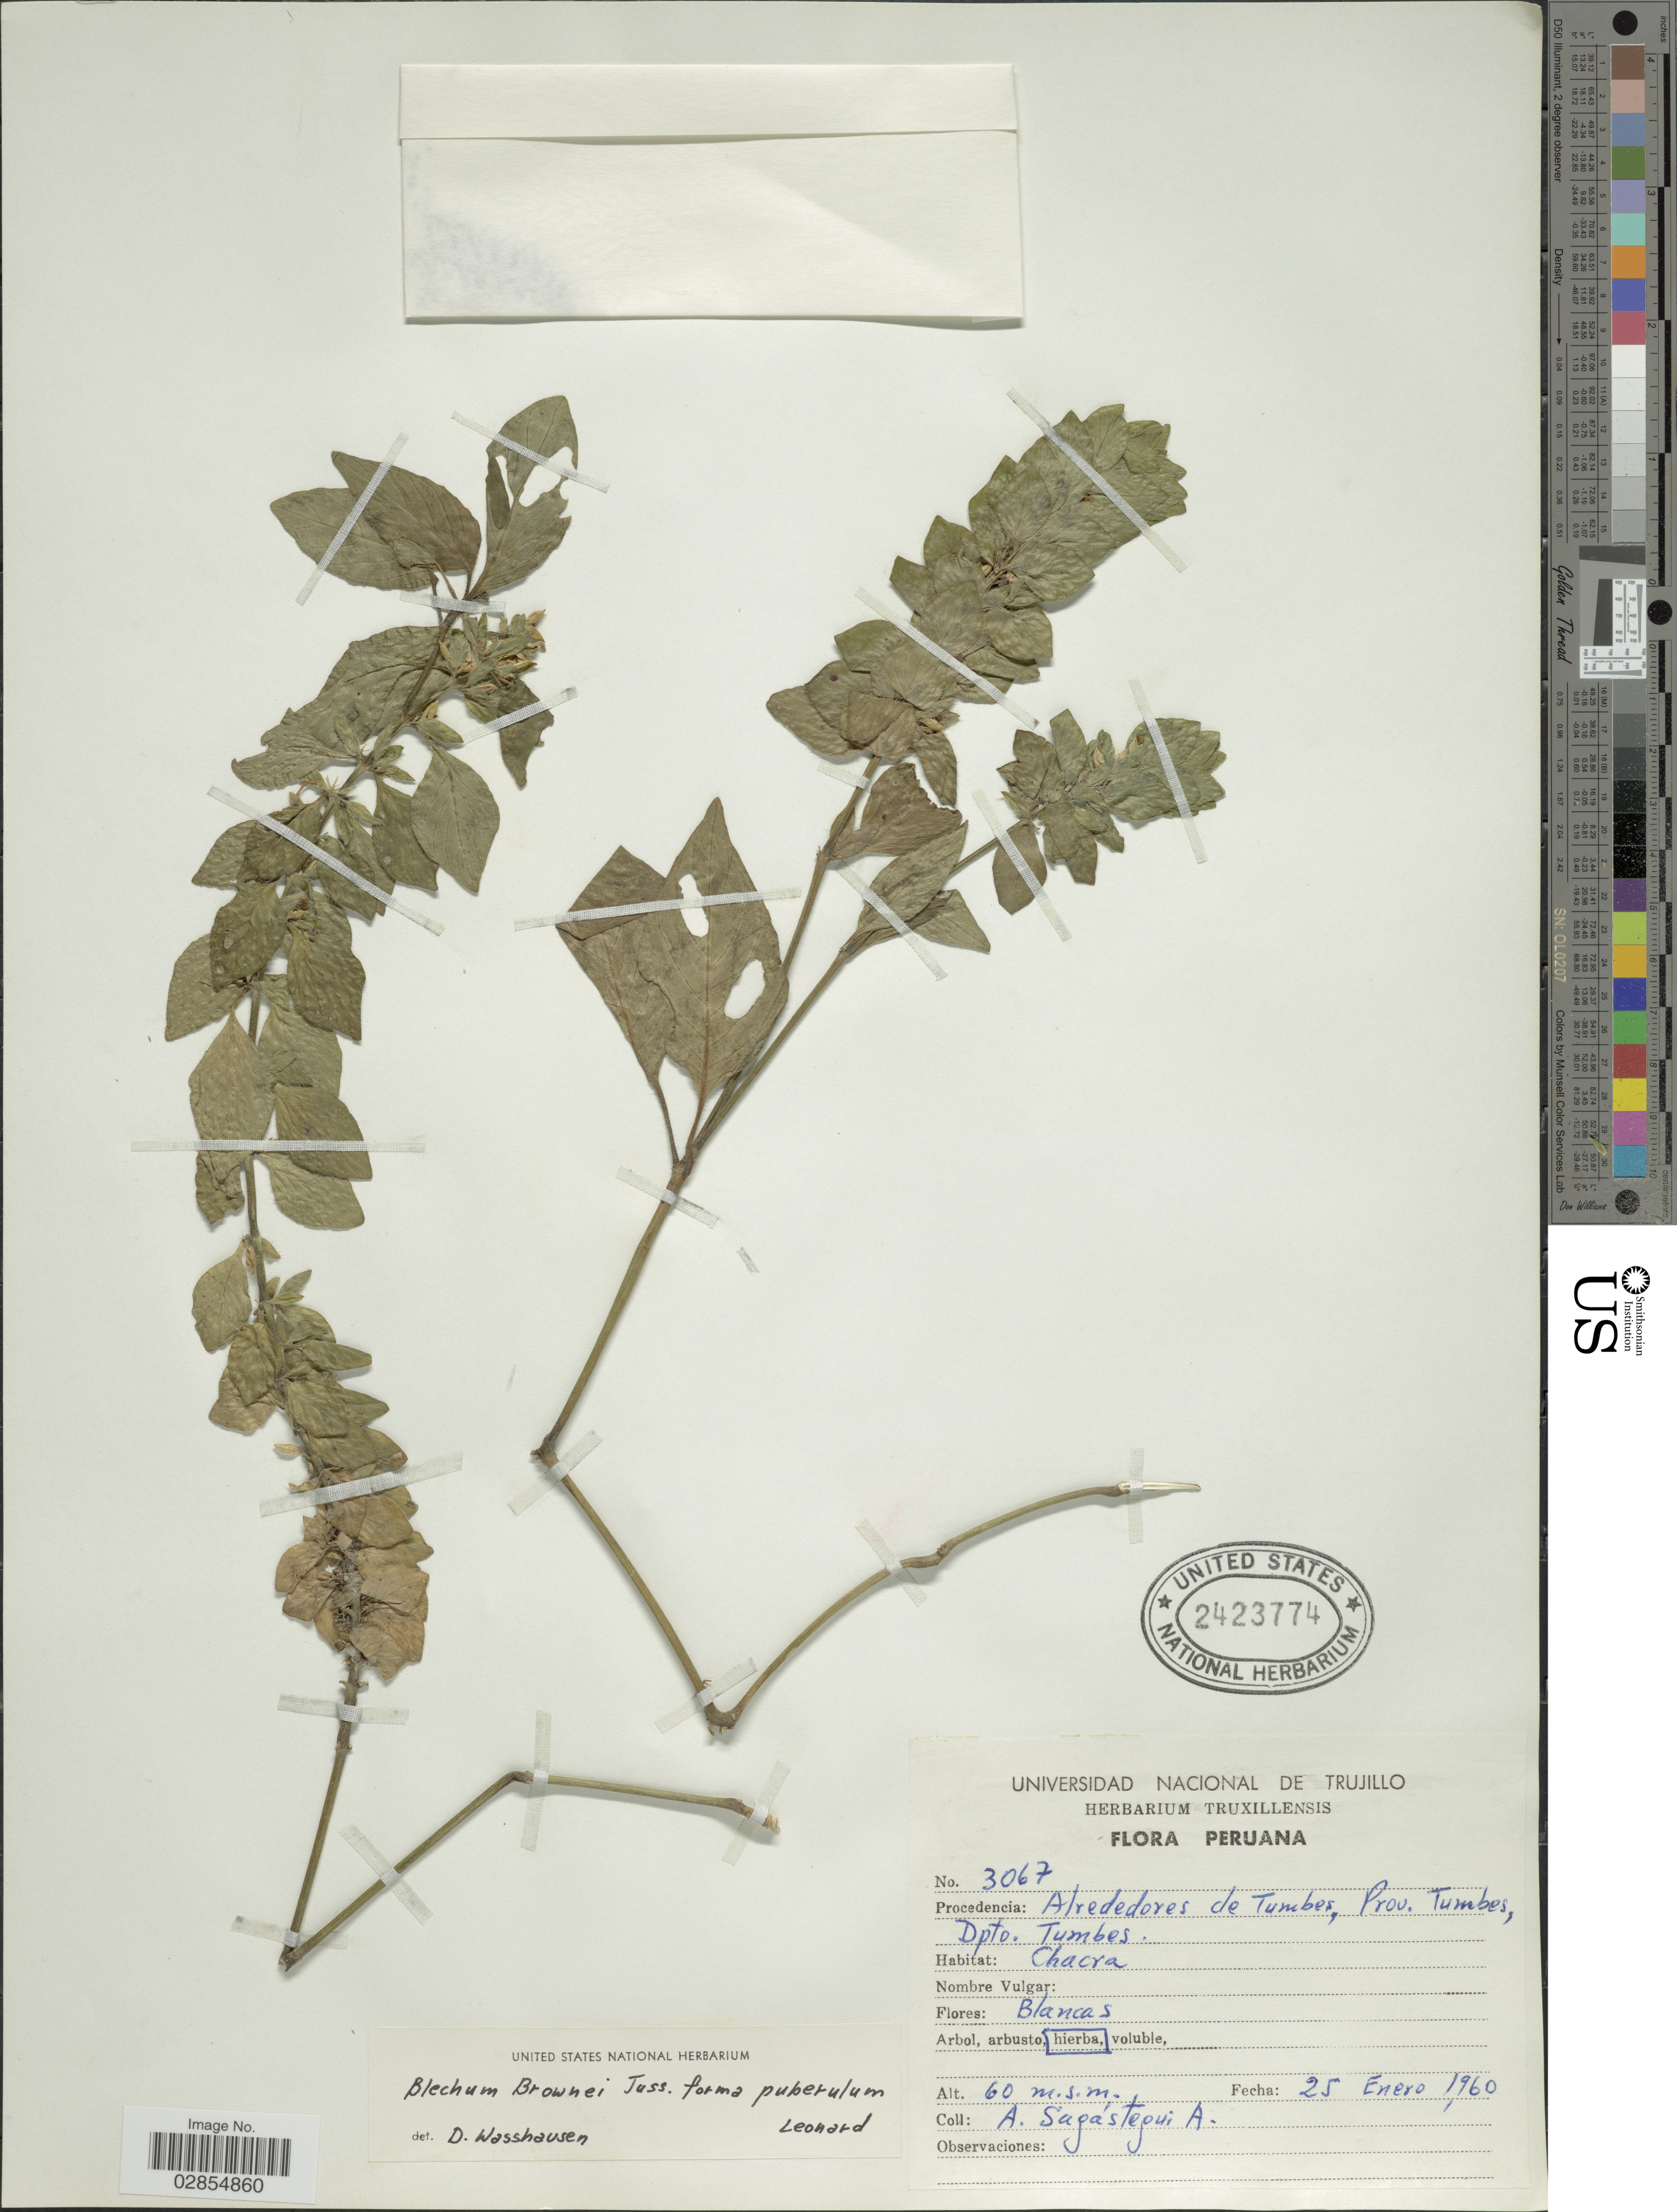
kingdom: Plantae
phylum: Tracheophyta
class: Magnoliopsida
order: Lamiales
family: Acanthaceae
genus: Blechum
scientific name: Blechum brownei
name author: Juss.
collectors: A. Sagástegui A.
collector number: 3067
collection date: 1960-01-25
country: Peru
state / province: Tumbes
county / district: Tumbes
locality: Alrededores de Tumbes, Prov. Tumbes, Dpto. Tumbes. Chacra.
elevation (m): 60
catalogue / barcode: US 2423774